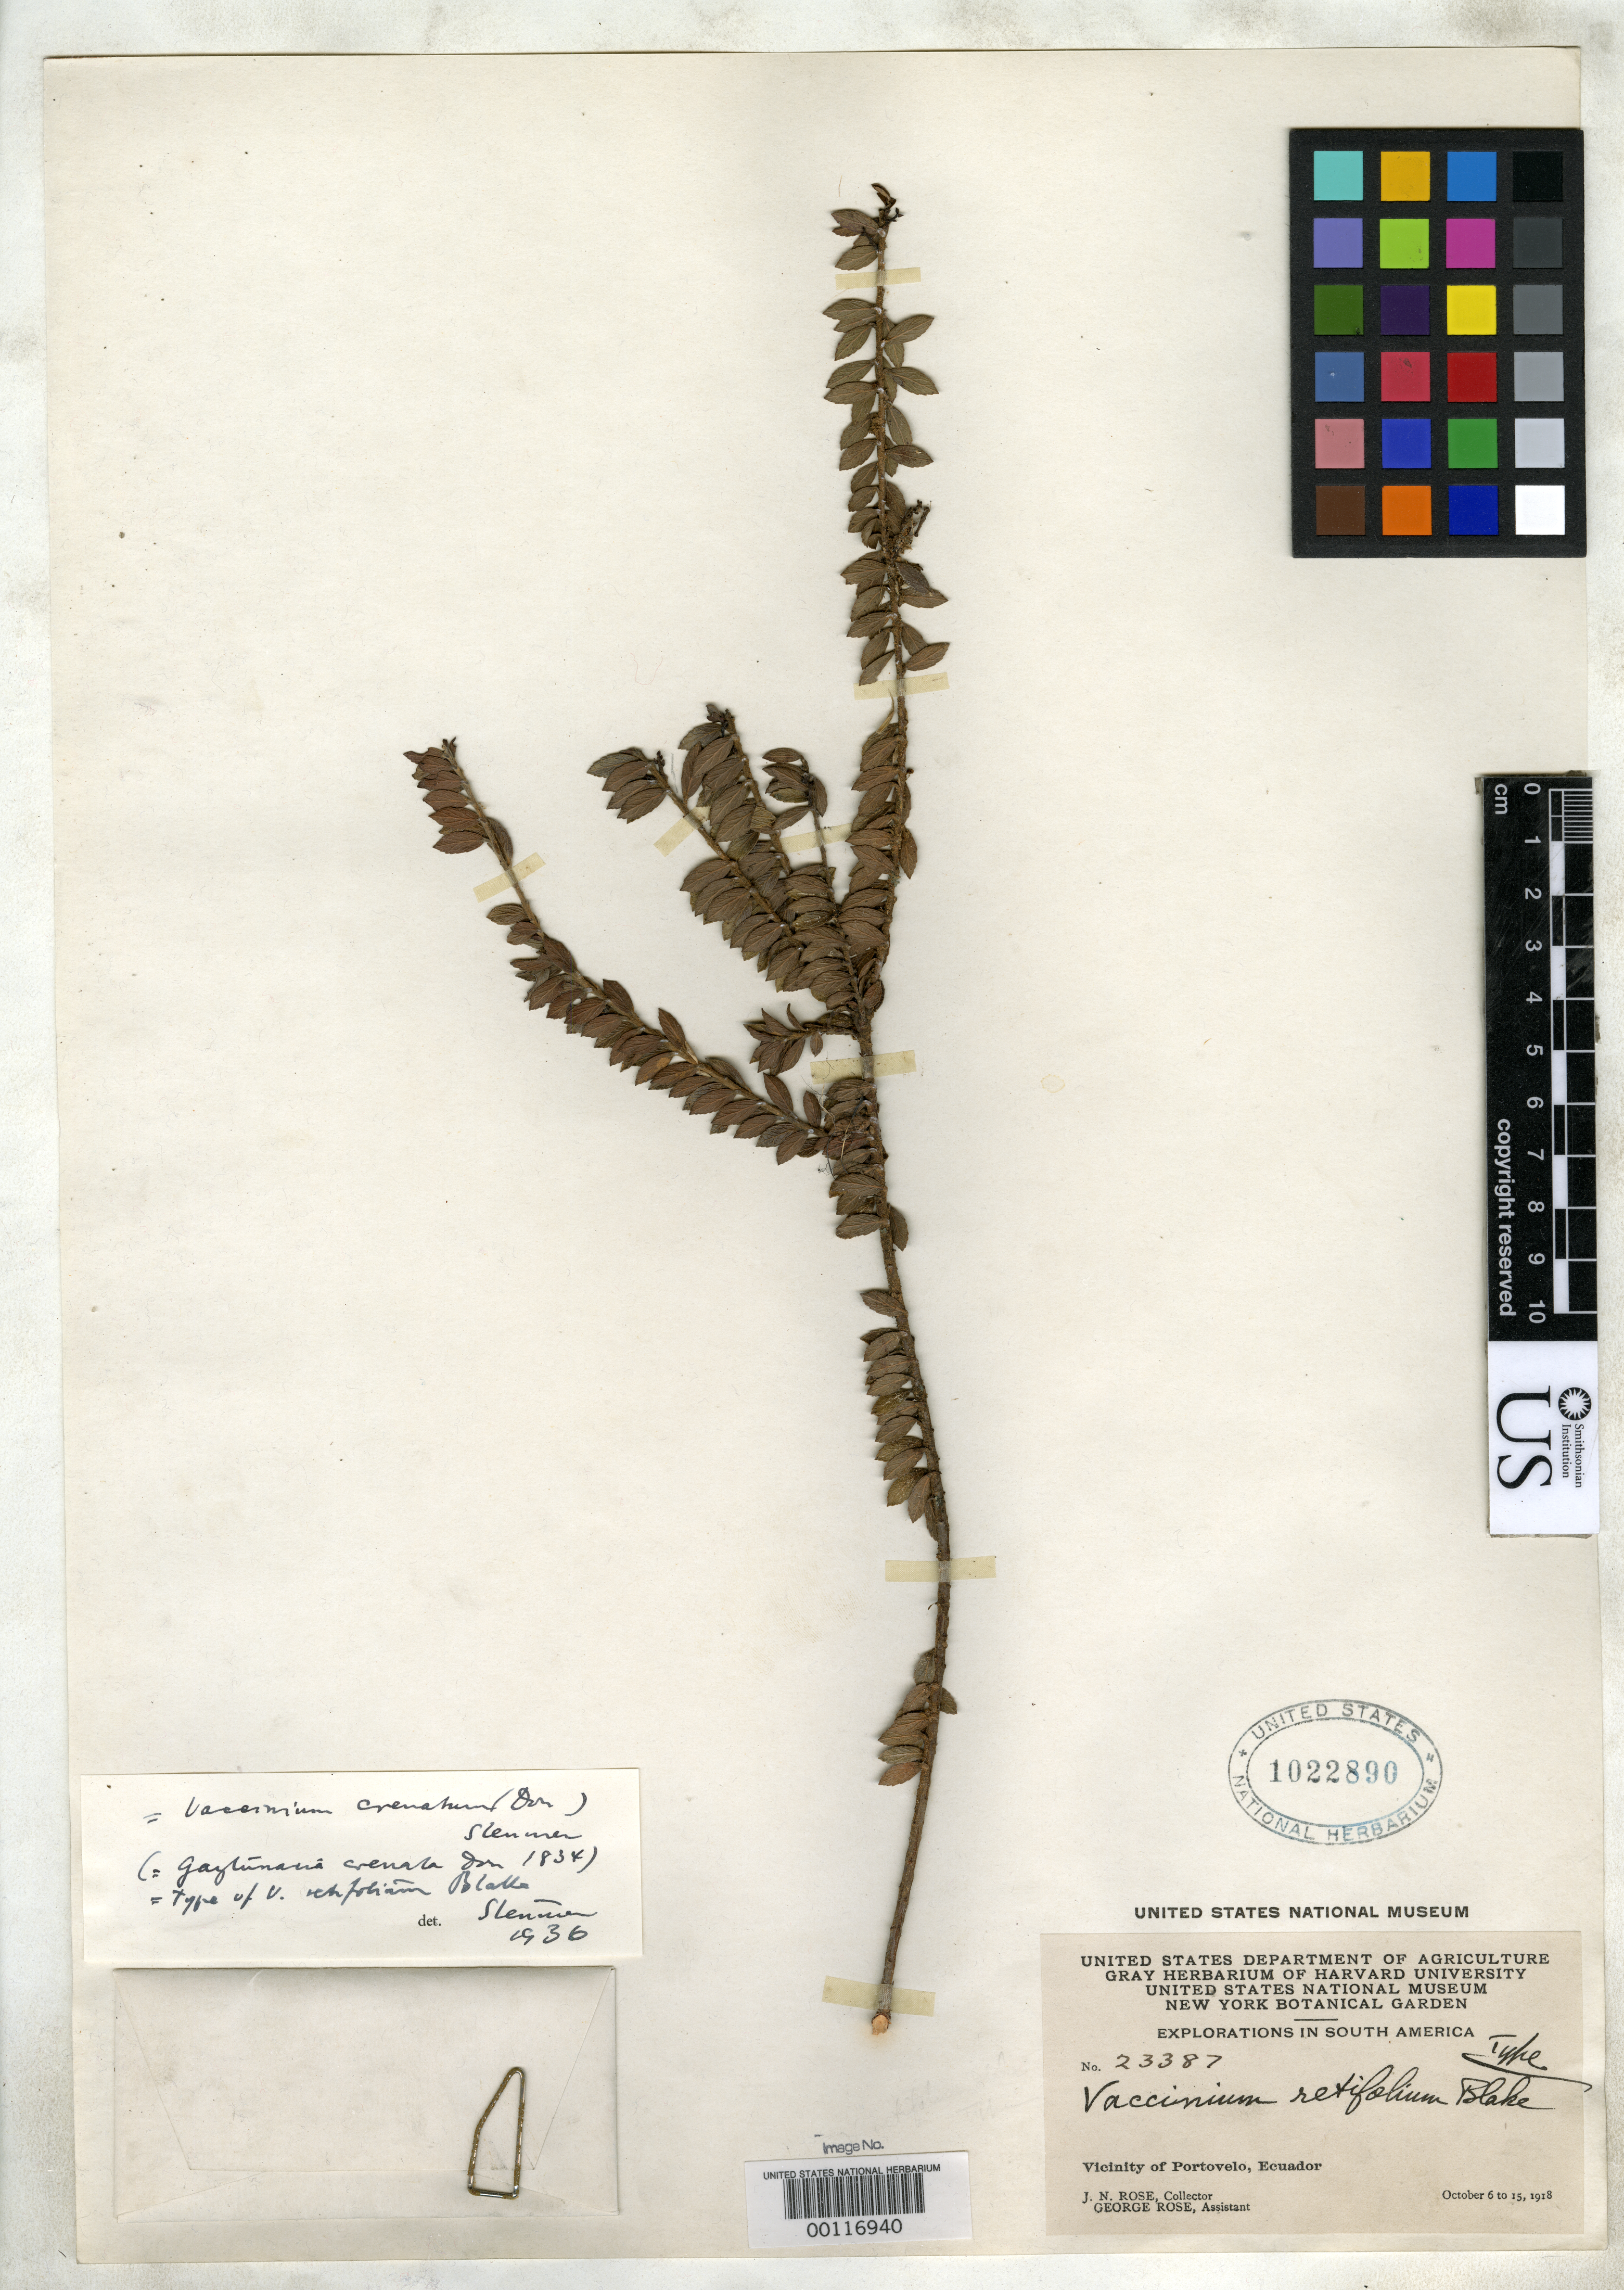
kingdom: Plantae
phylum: Tracheophyta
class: Magnoliopsida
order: Ericales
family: Ericaceae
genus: Vaccinium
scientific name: Vaccinium retifolium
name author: S.F. Blake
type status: Holotype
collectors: J. N. Rose & G. Rose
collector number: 23387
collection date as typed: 06 Oct 1918 to 15 Oct 1918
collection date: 1918-10-06/1918-10-15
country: Ecuador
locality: Vicinity of Portovelo.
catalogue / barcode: US 1022890